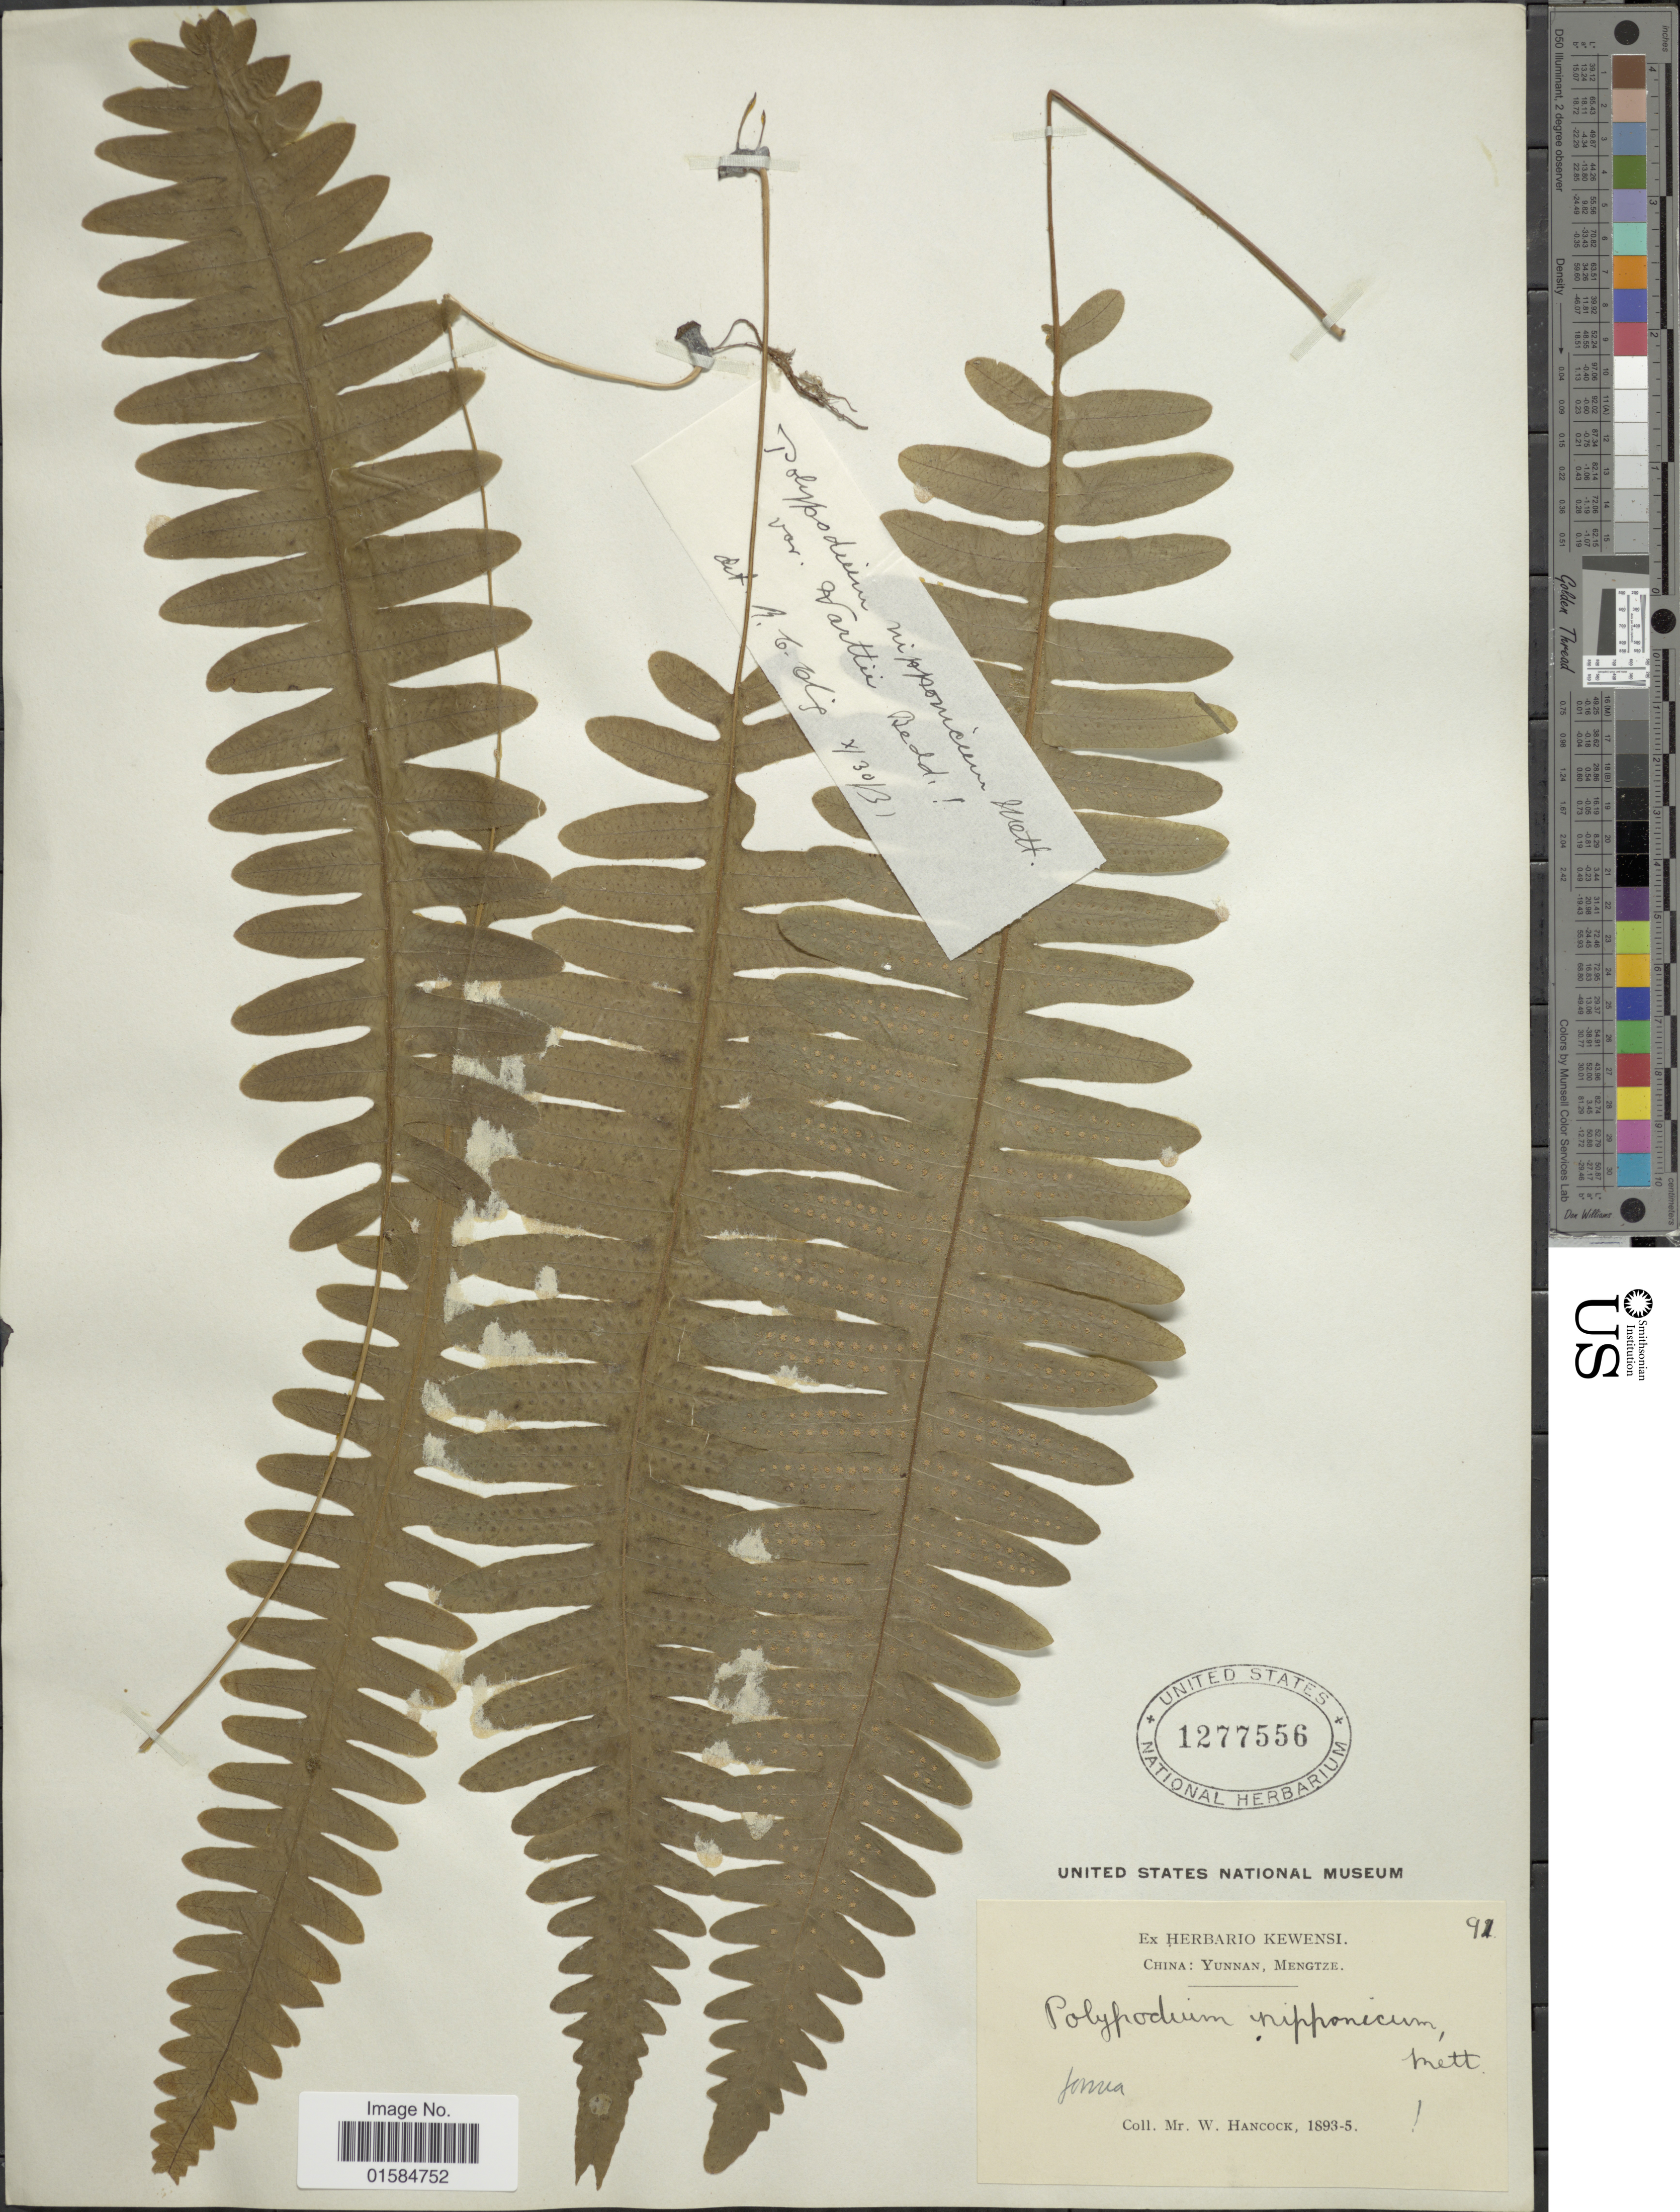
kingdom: Plantae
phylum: Tracheophyta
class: Polypodiopsida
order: Polypodiales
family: Polypodiaceae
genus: Goniophlebium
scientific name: Goniophlebium niponicum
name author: (Mett.) Bedd.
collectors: W. Hancock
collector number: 91*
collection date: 1893/1895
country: China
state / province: Yunnan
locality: China:Yunnan, Mengtze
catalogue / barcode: US 1277556